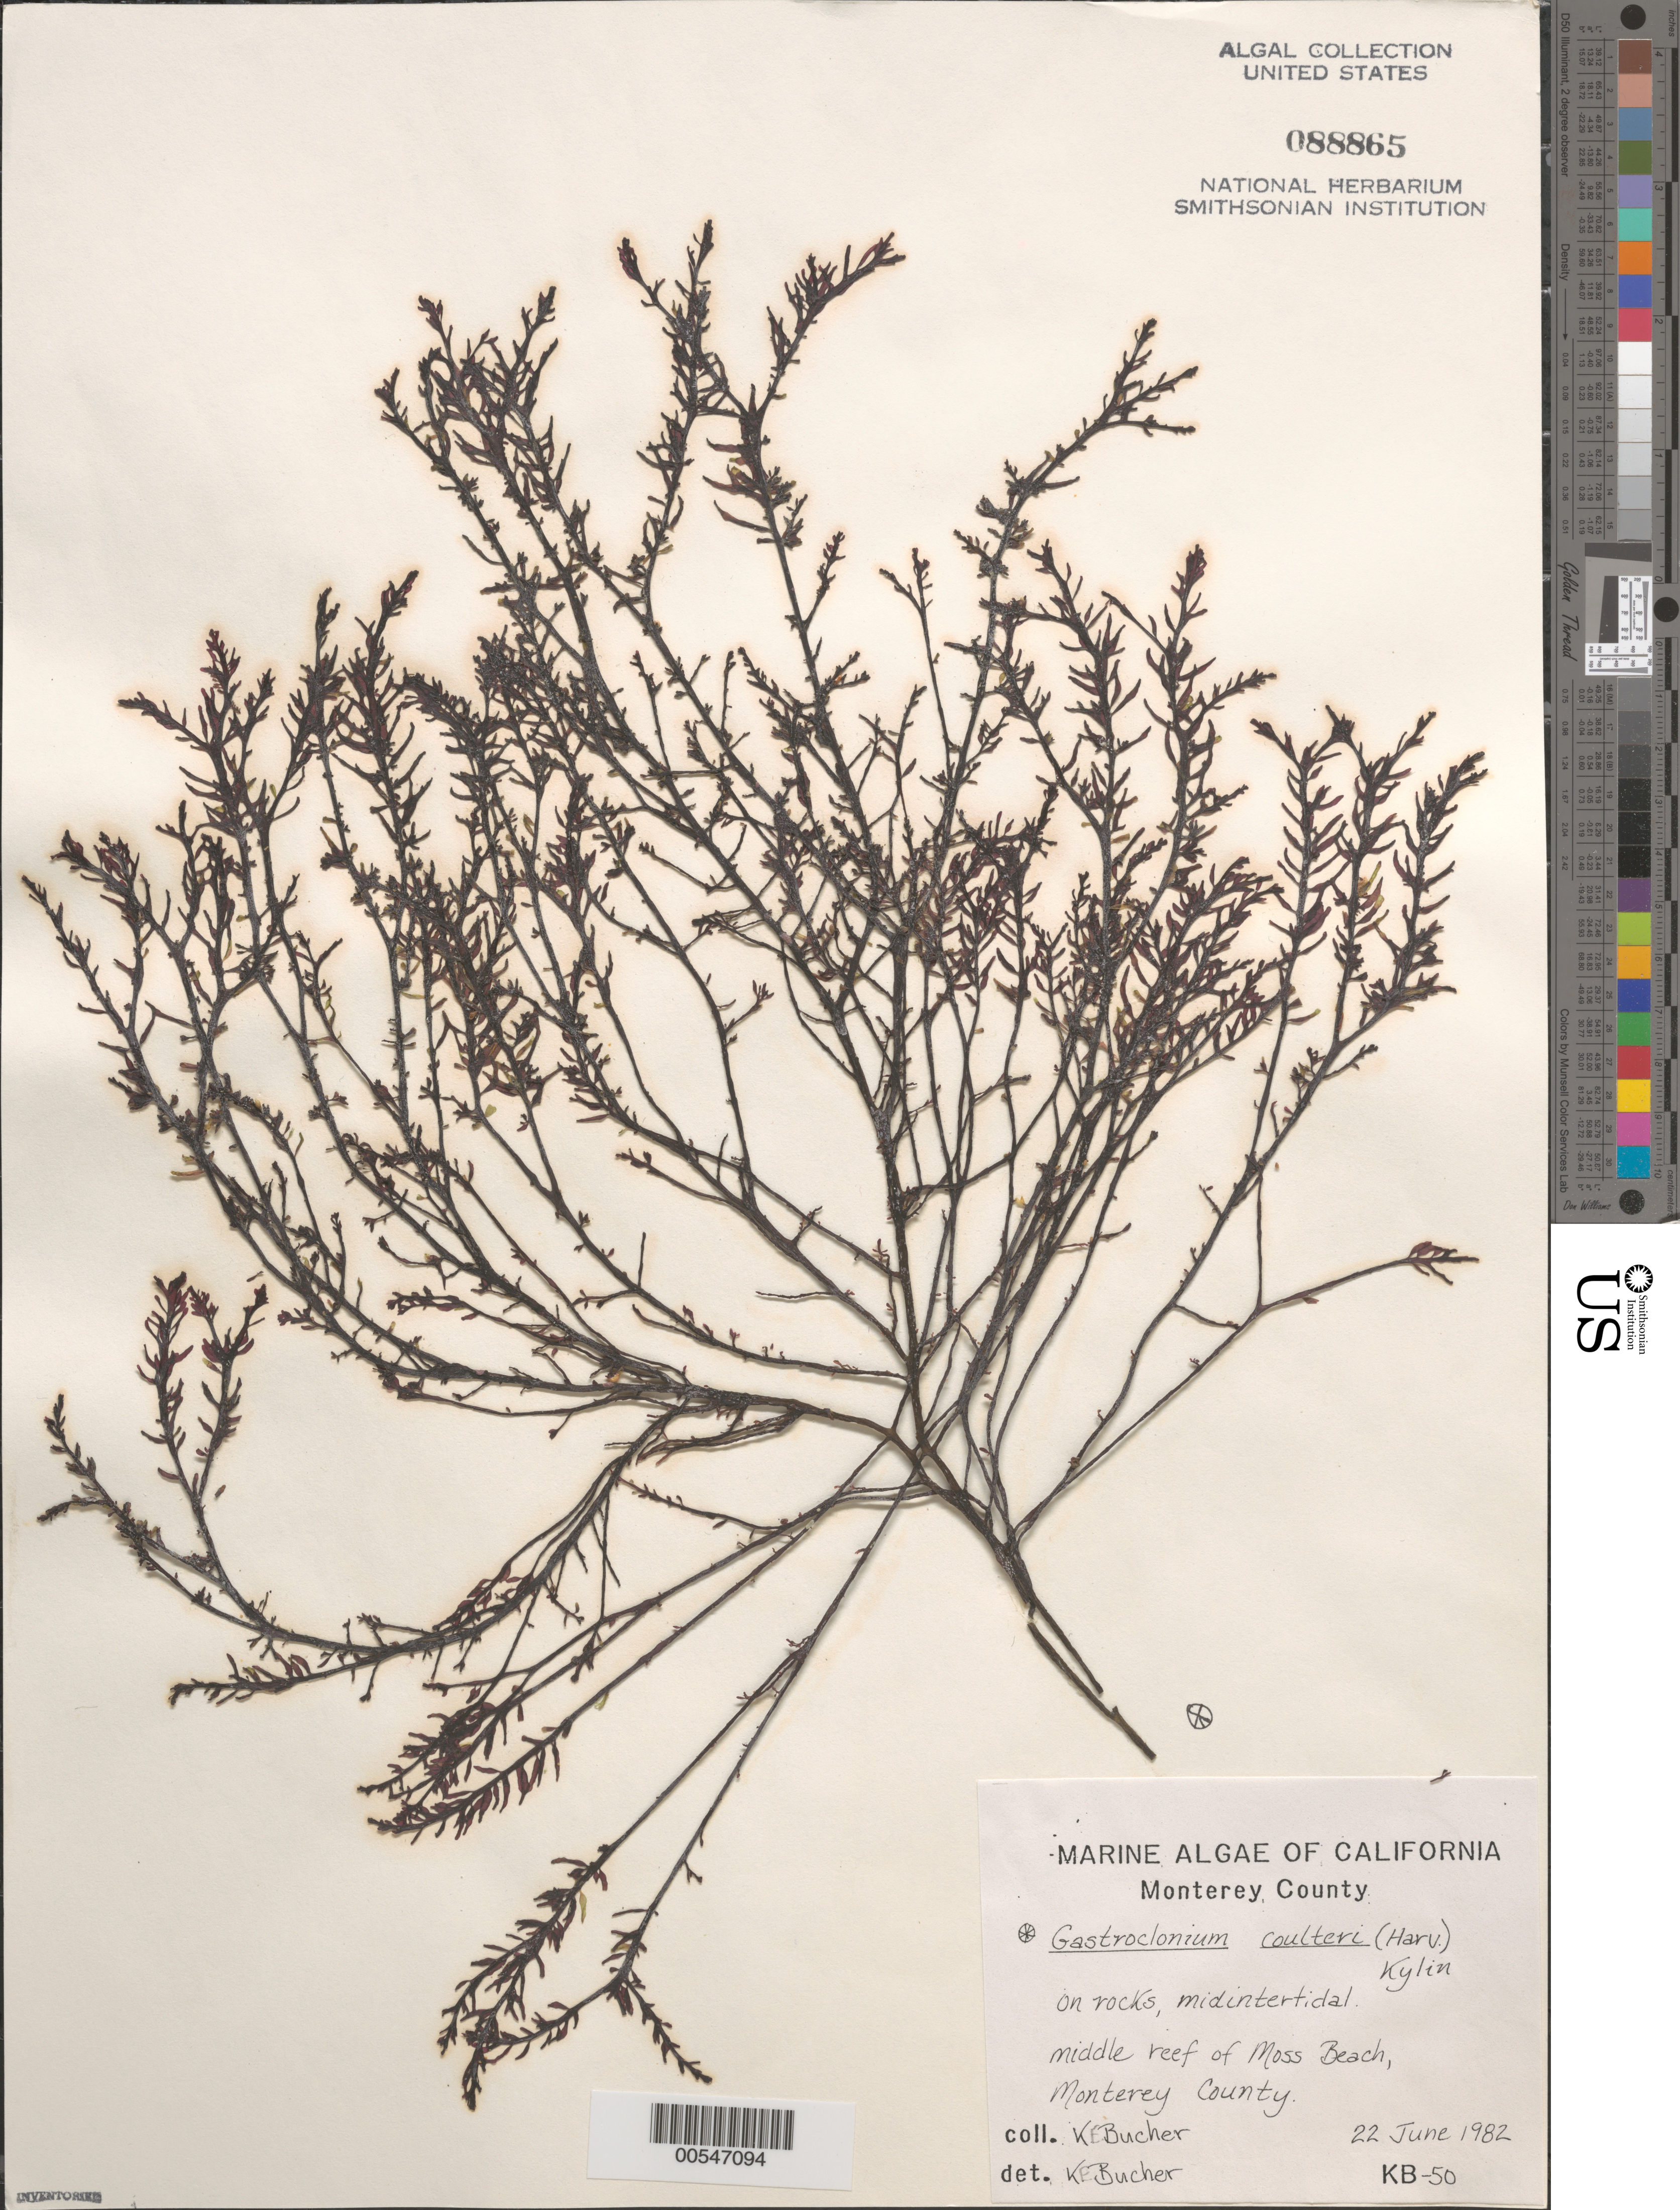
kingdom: Plantae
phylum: Rhodophyta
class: Florideophyceae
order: Rhodymeniales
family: Champiaceae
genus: Neogastroclonium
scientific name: Neogastroclonium subarticulatum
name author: (Turner) L. Le Gall et al.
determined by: Algae name updating Project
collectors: K. E. Bucher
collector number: KB-50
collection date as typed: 22 Jun 1982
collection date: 1982-06-22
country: United States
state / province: California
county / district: Monterey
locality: Middle Reef of Moss Beach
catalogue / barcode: US 88865